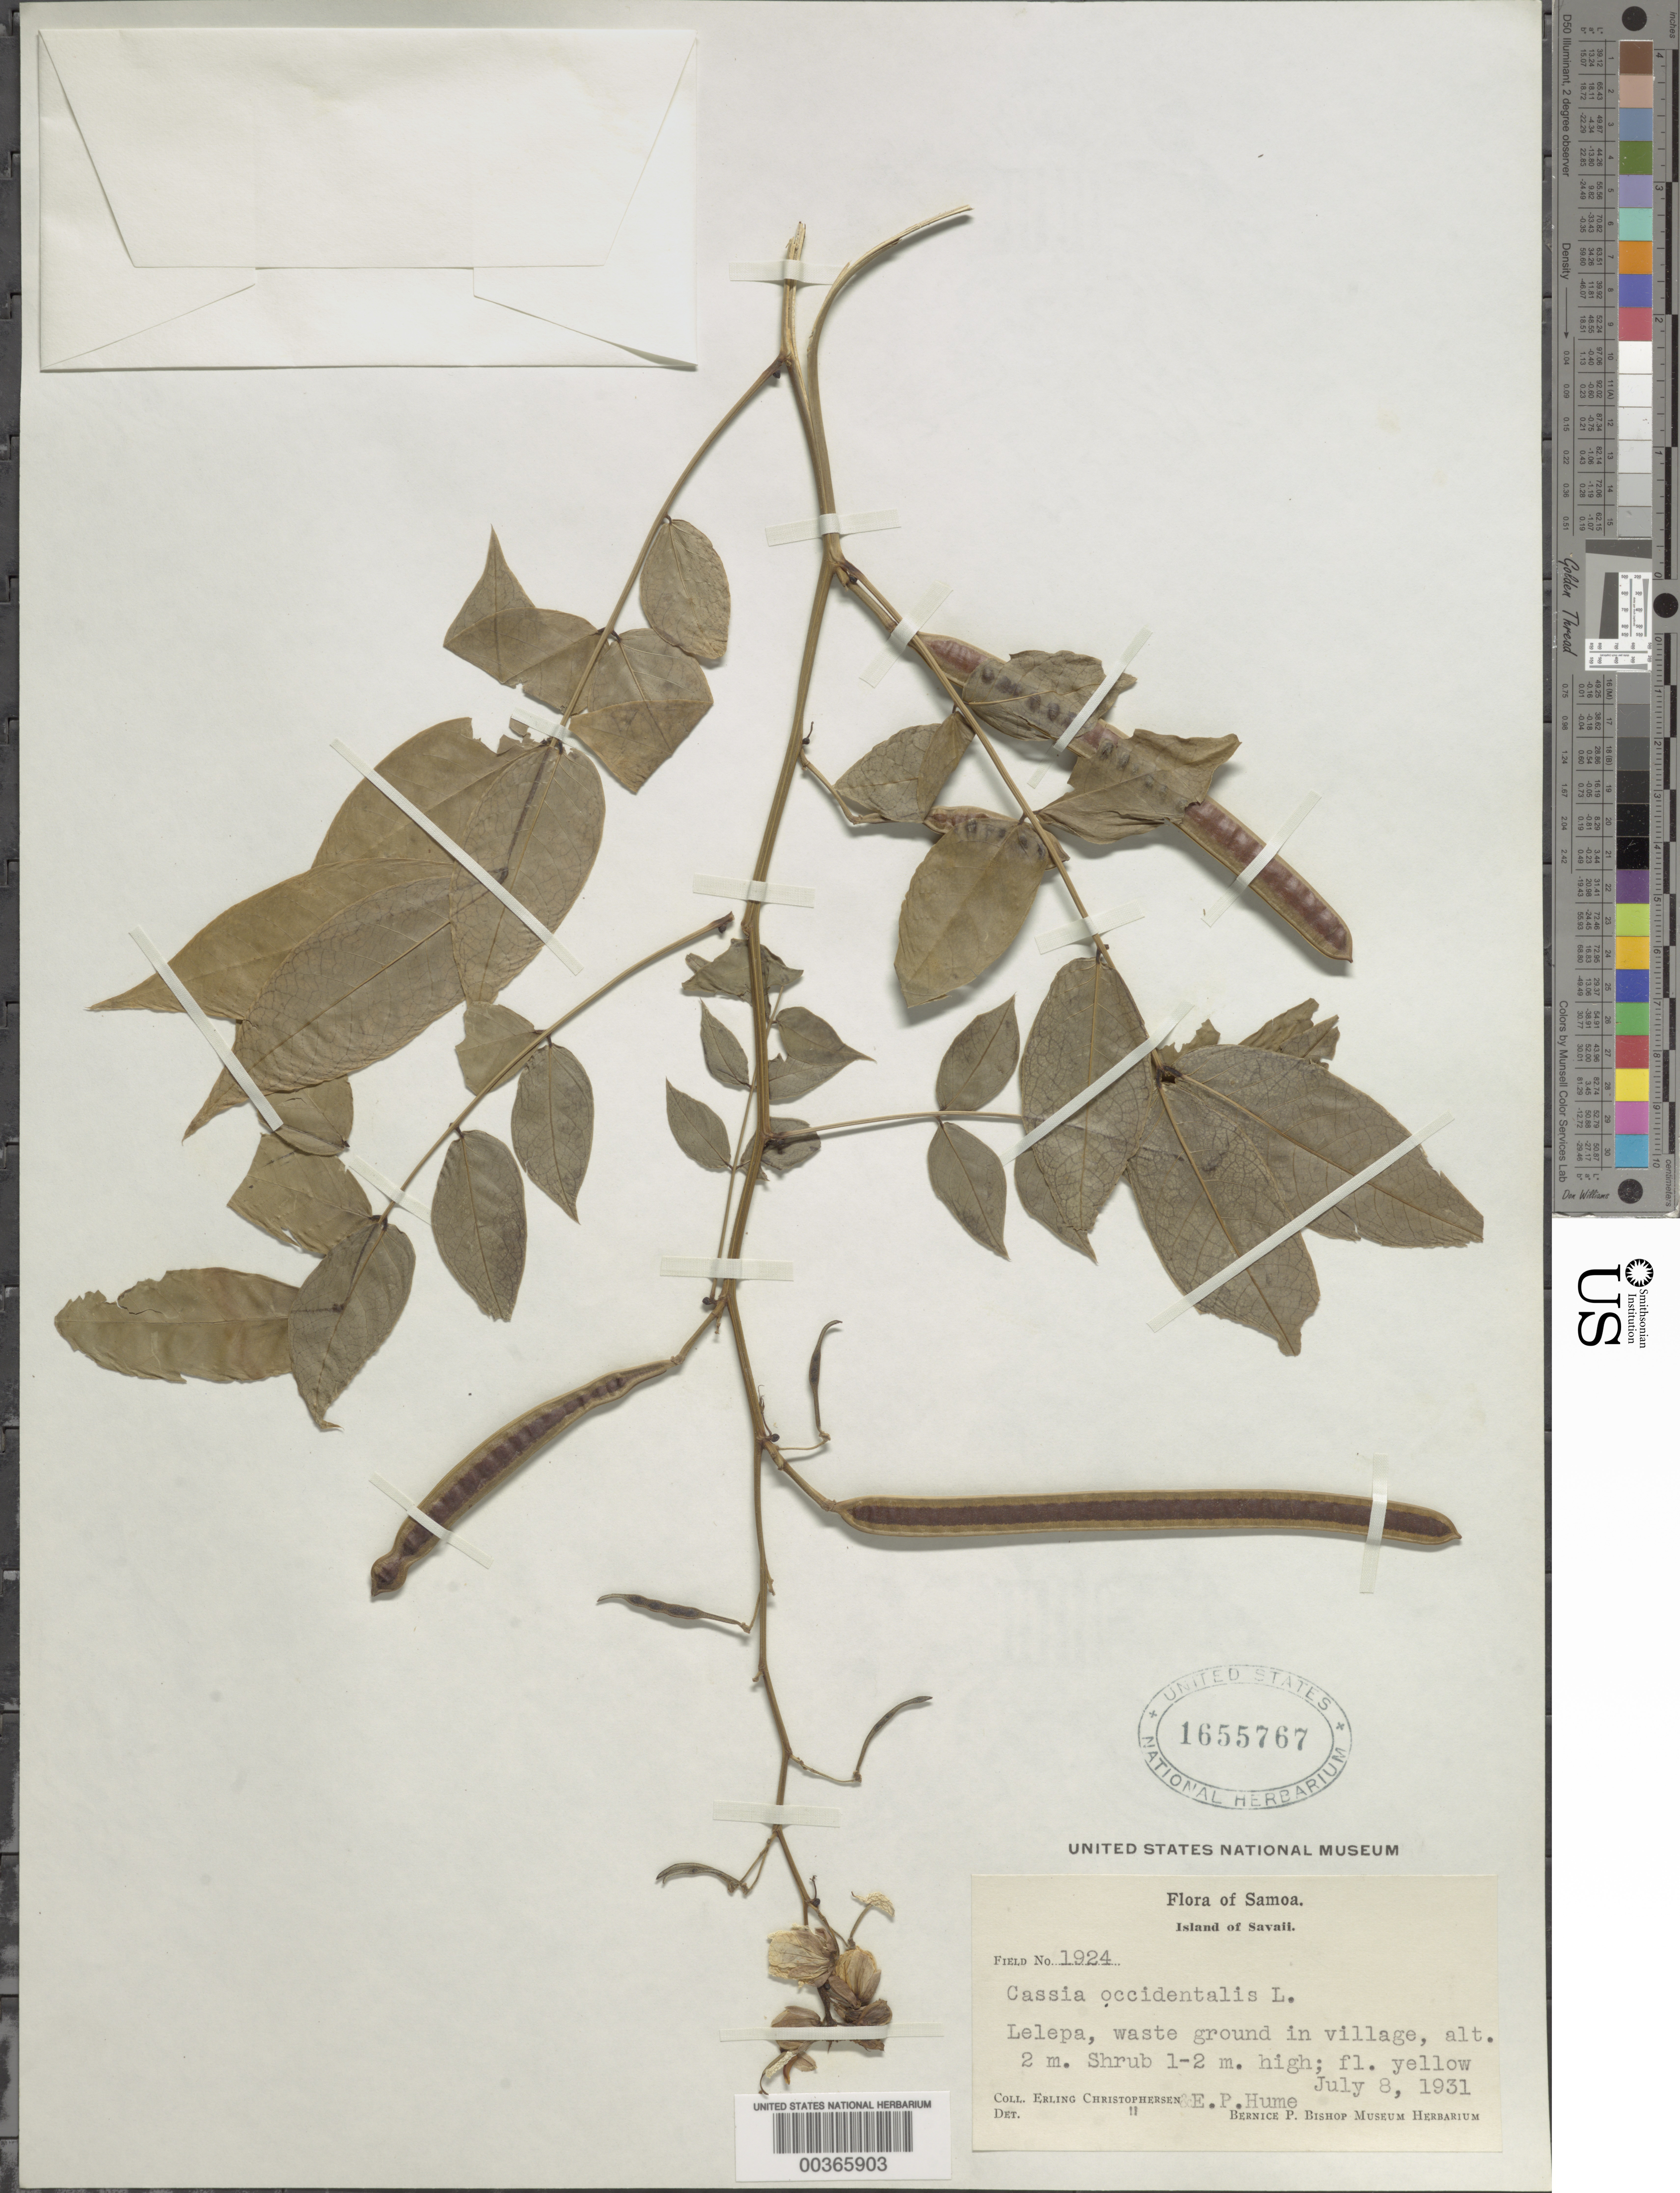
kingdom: Plantae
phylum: Tracheophyta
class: Magnoliopsida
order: Fabales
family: Fabaceae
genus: Senna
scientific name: Senna occidentalis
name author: (L.) Link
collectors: E. Christophersen & E. Hume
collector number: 1924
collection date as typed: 08 Jul 1931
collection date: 1931-07-08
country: Samoa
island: Savai'i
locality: Lelepa, waste ground in village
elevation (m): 2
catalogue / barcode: US 1655767